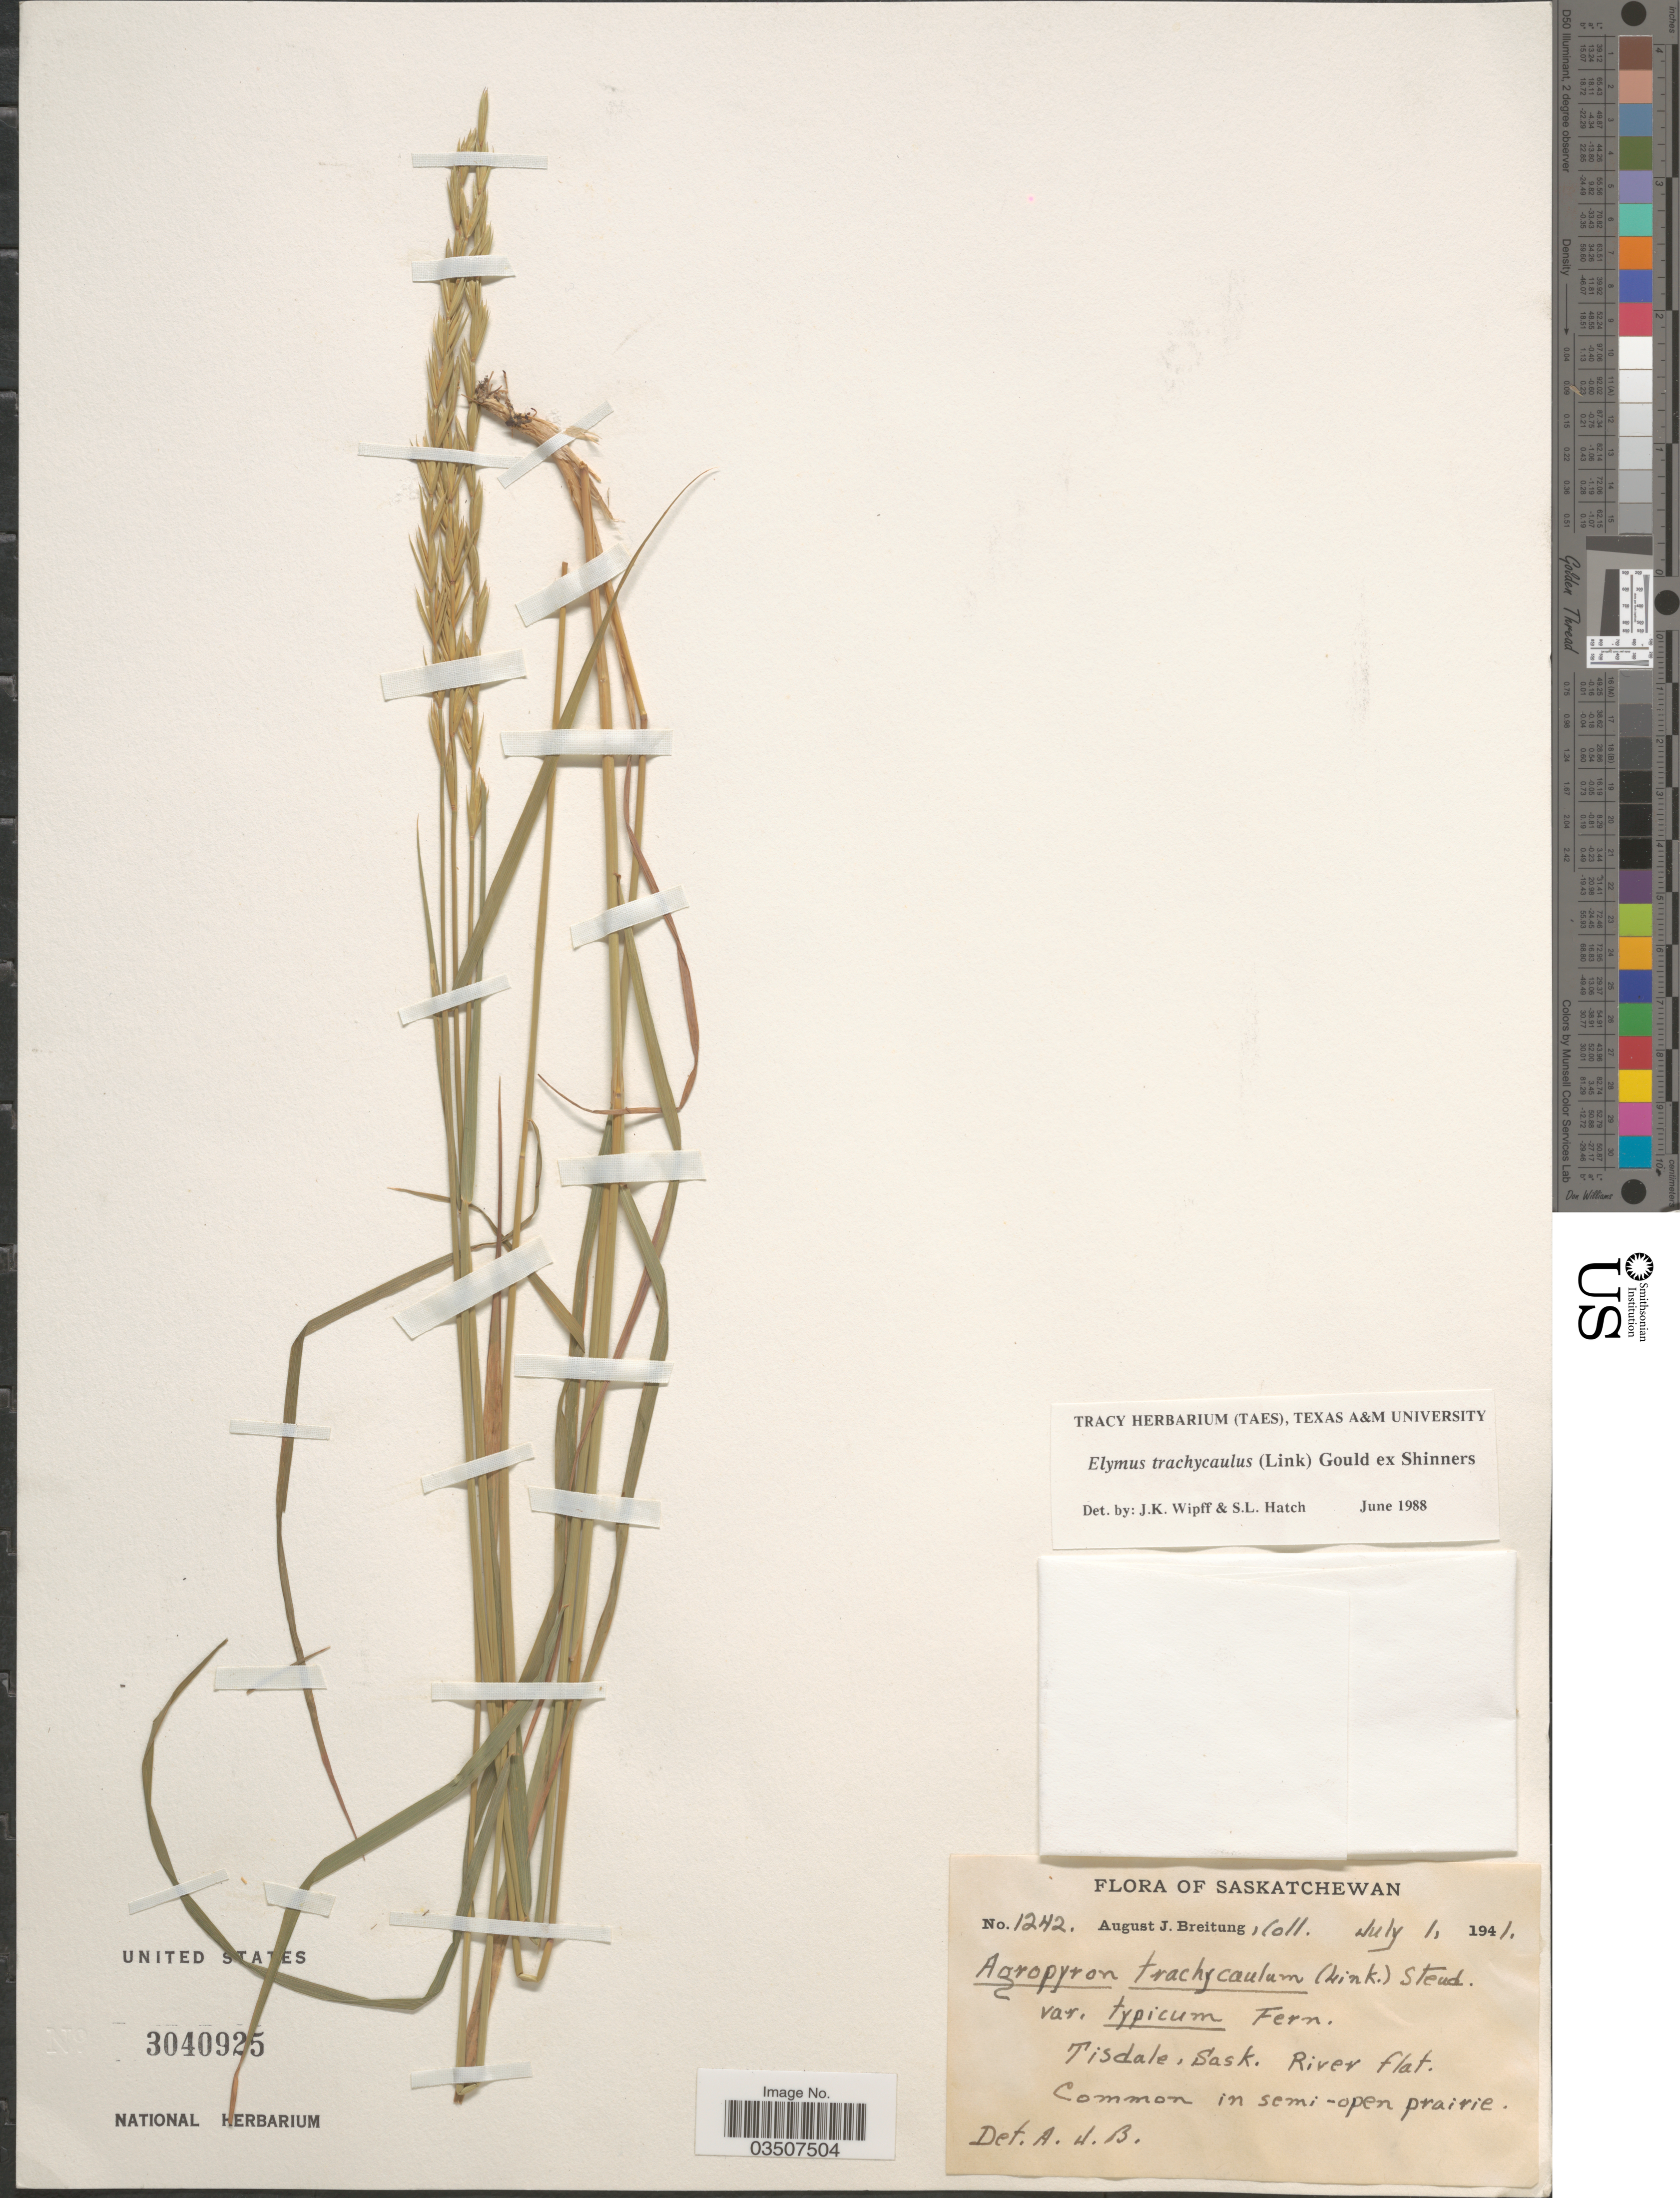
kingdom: Plantae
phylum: Tracheophyta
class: Liliopsida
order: Poales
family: Poaceae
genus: Elymus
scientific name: Elymus trachycaulus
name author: (Link) Gould ex Shinners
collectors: A. Breitung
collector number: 1242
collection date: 1941-07-01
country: Canada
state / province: Saskatchewan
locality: Tisdale, Sask. River flat. Common in semi-open prairie.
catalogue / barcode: US 3040925